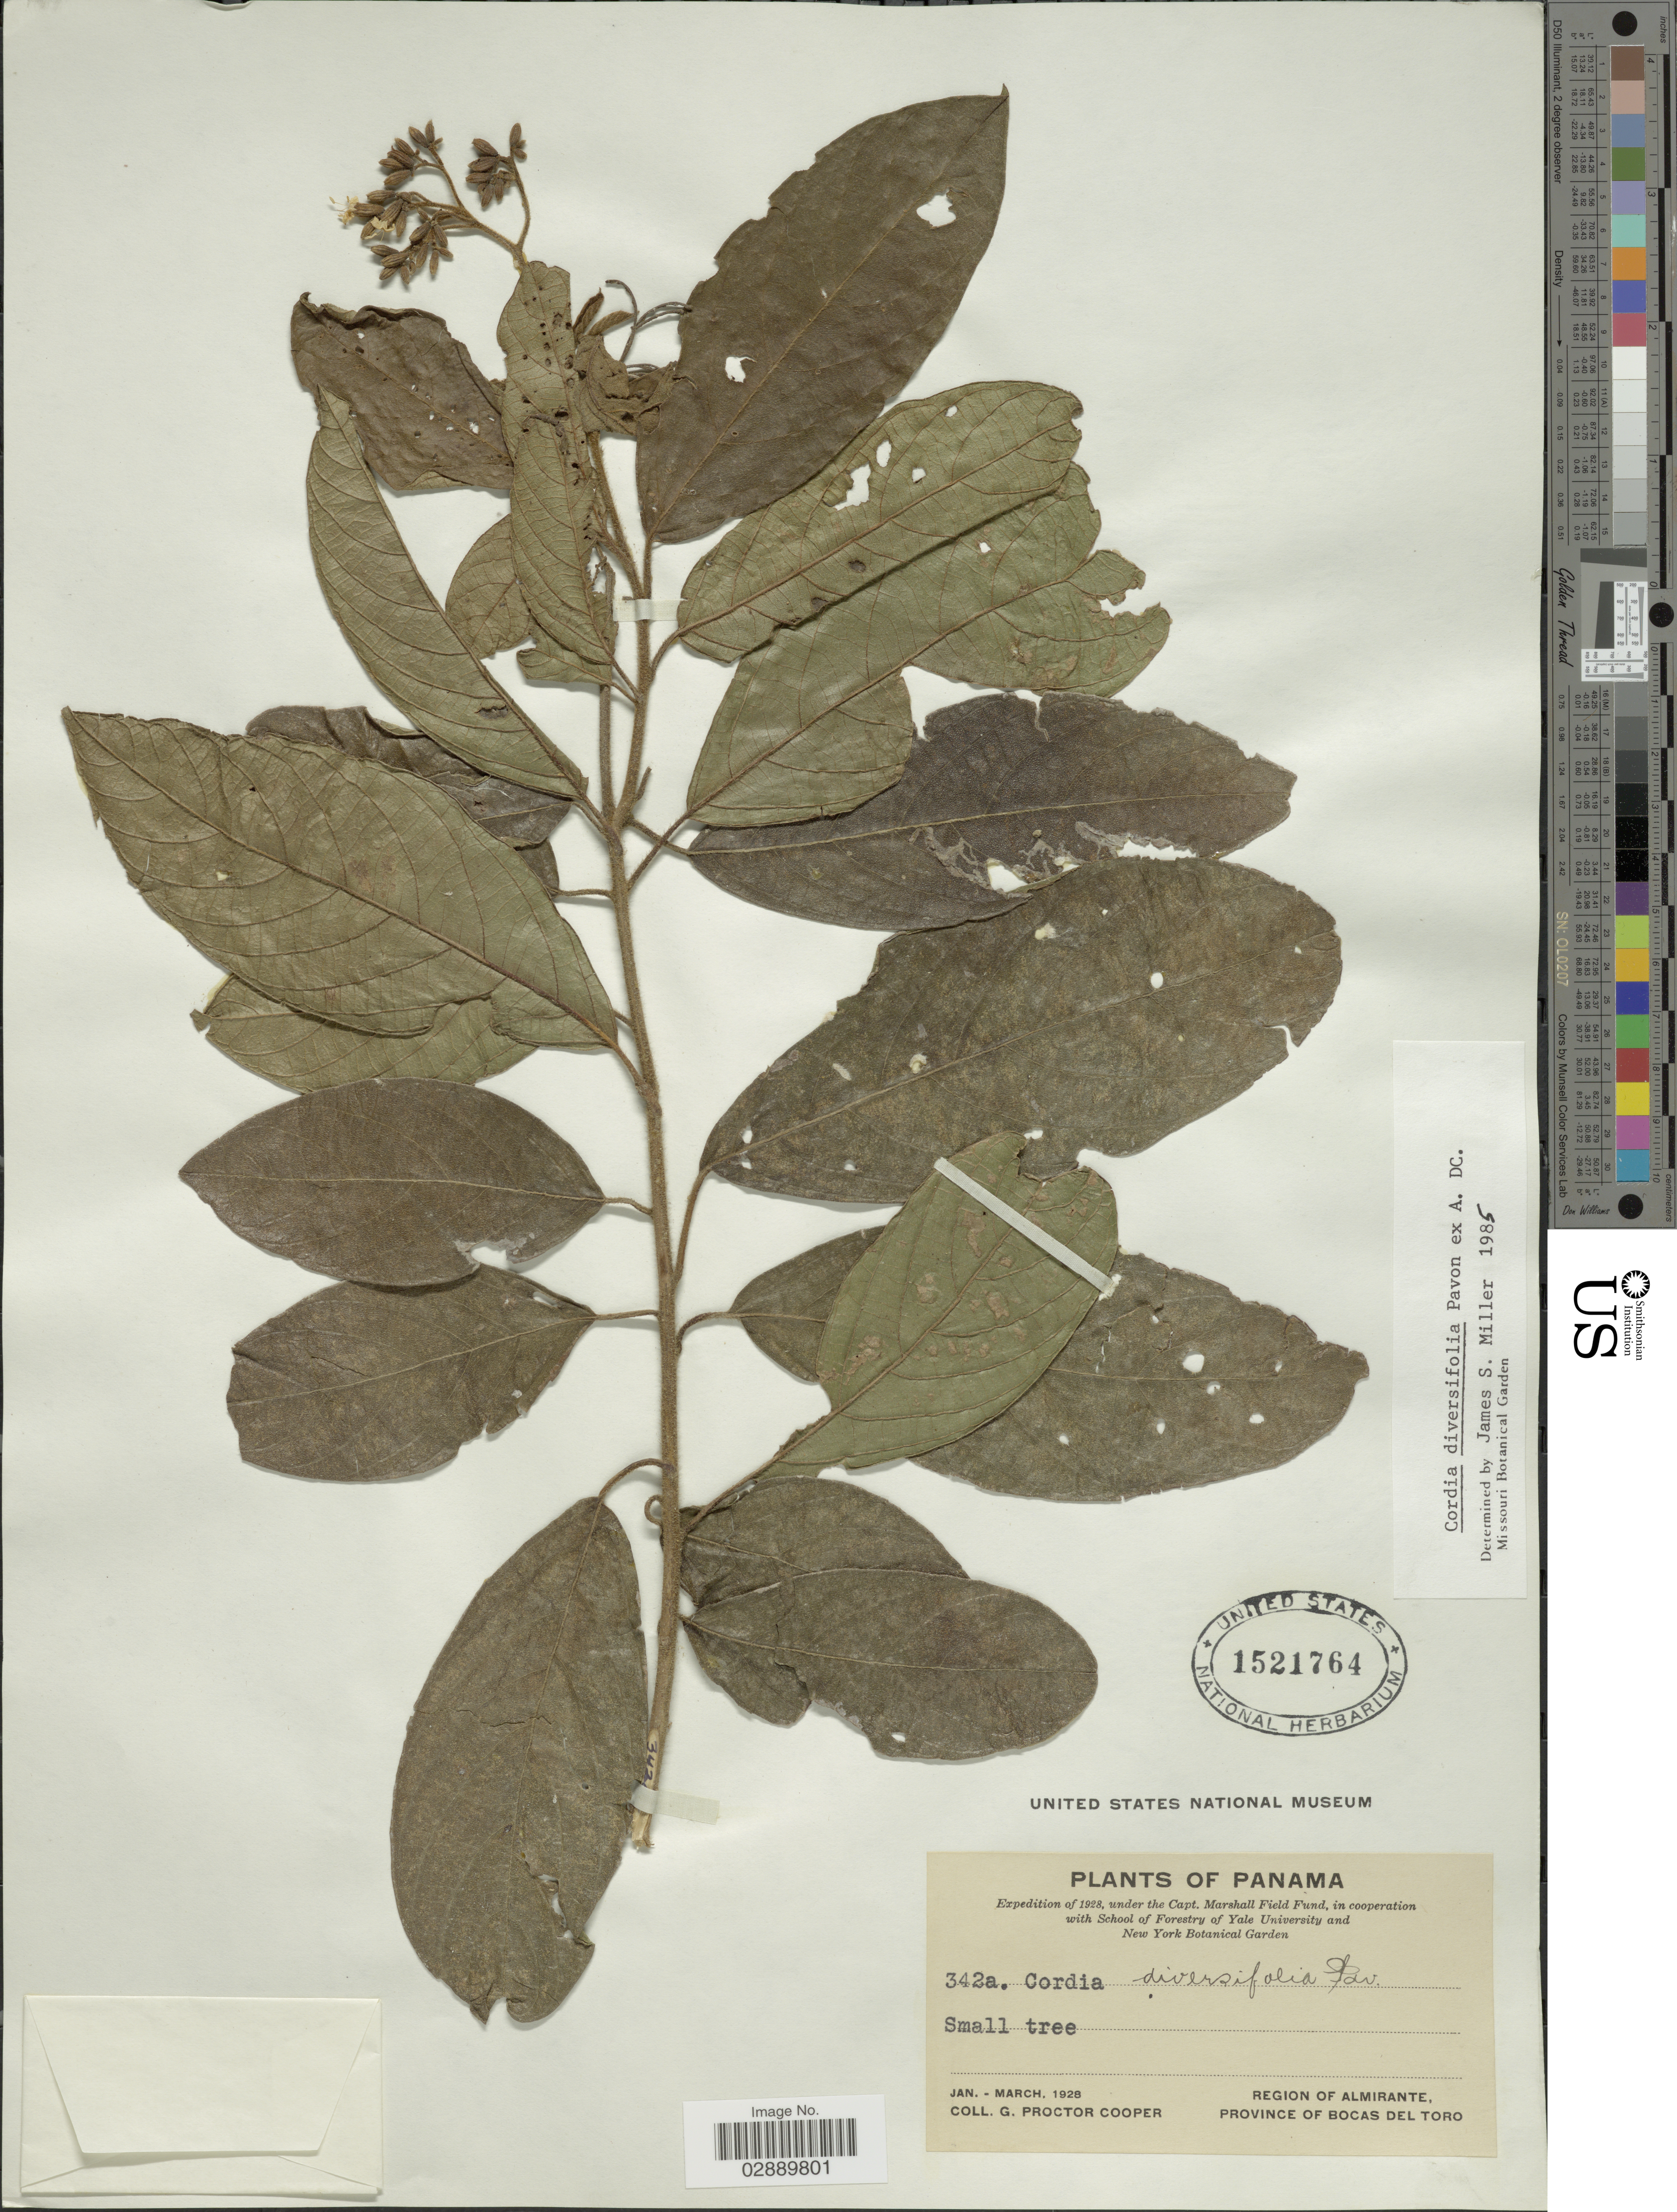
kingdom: Plantae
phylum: Tracheophyta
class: Magnoliopsida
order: Boraginales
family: Cordiaceae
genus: Cordia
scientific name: Cordia diversifolia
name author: Pav. ex DC.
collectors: G. Cooper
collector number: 342a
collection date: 1928-01/1928-03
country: Panama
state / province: Bocas del Toro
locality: Region of Almirante.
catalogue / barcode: US 1521764